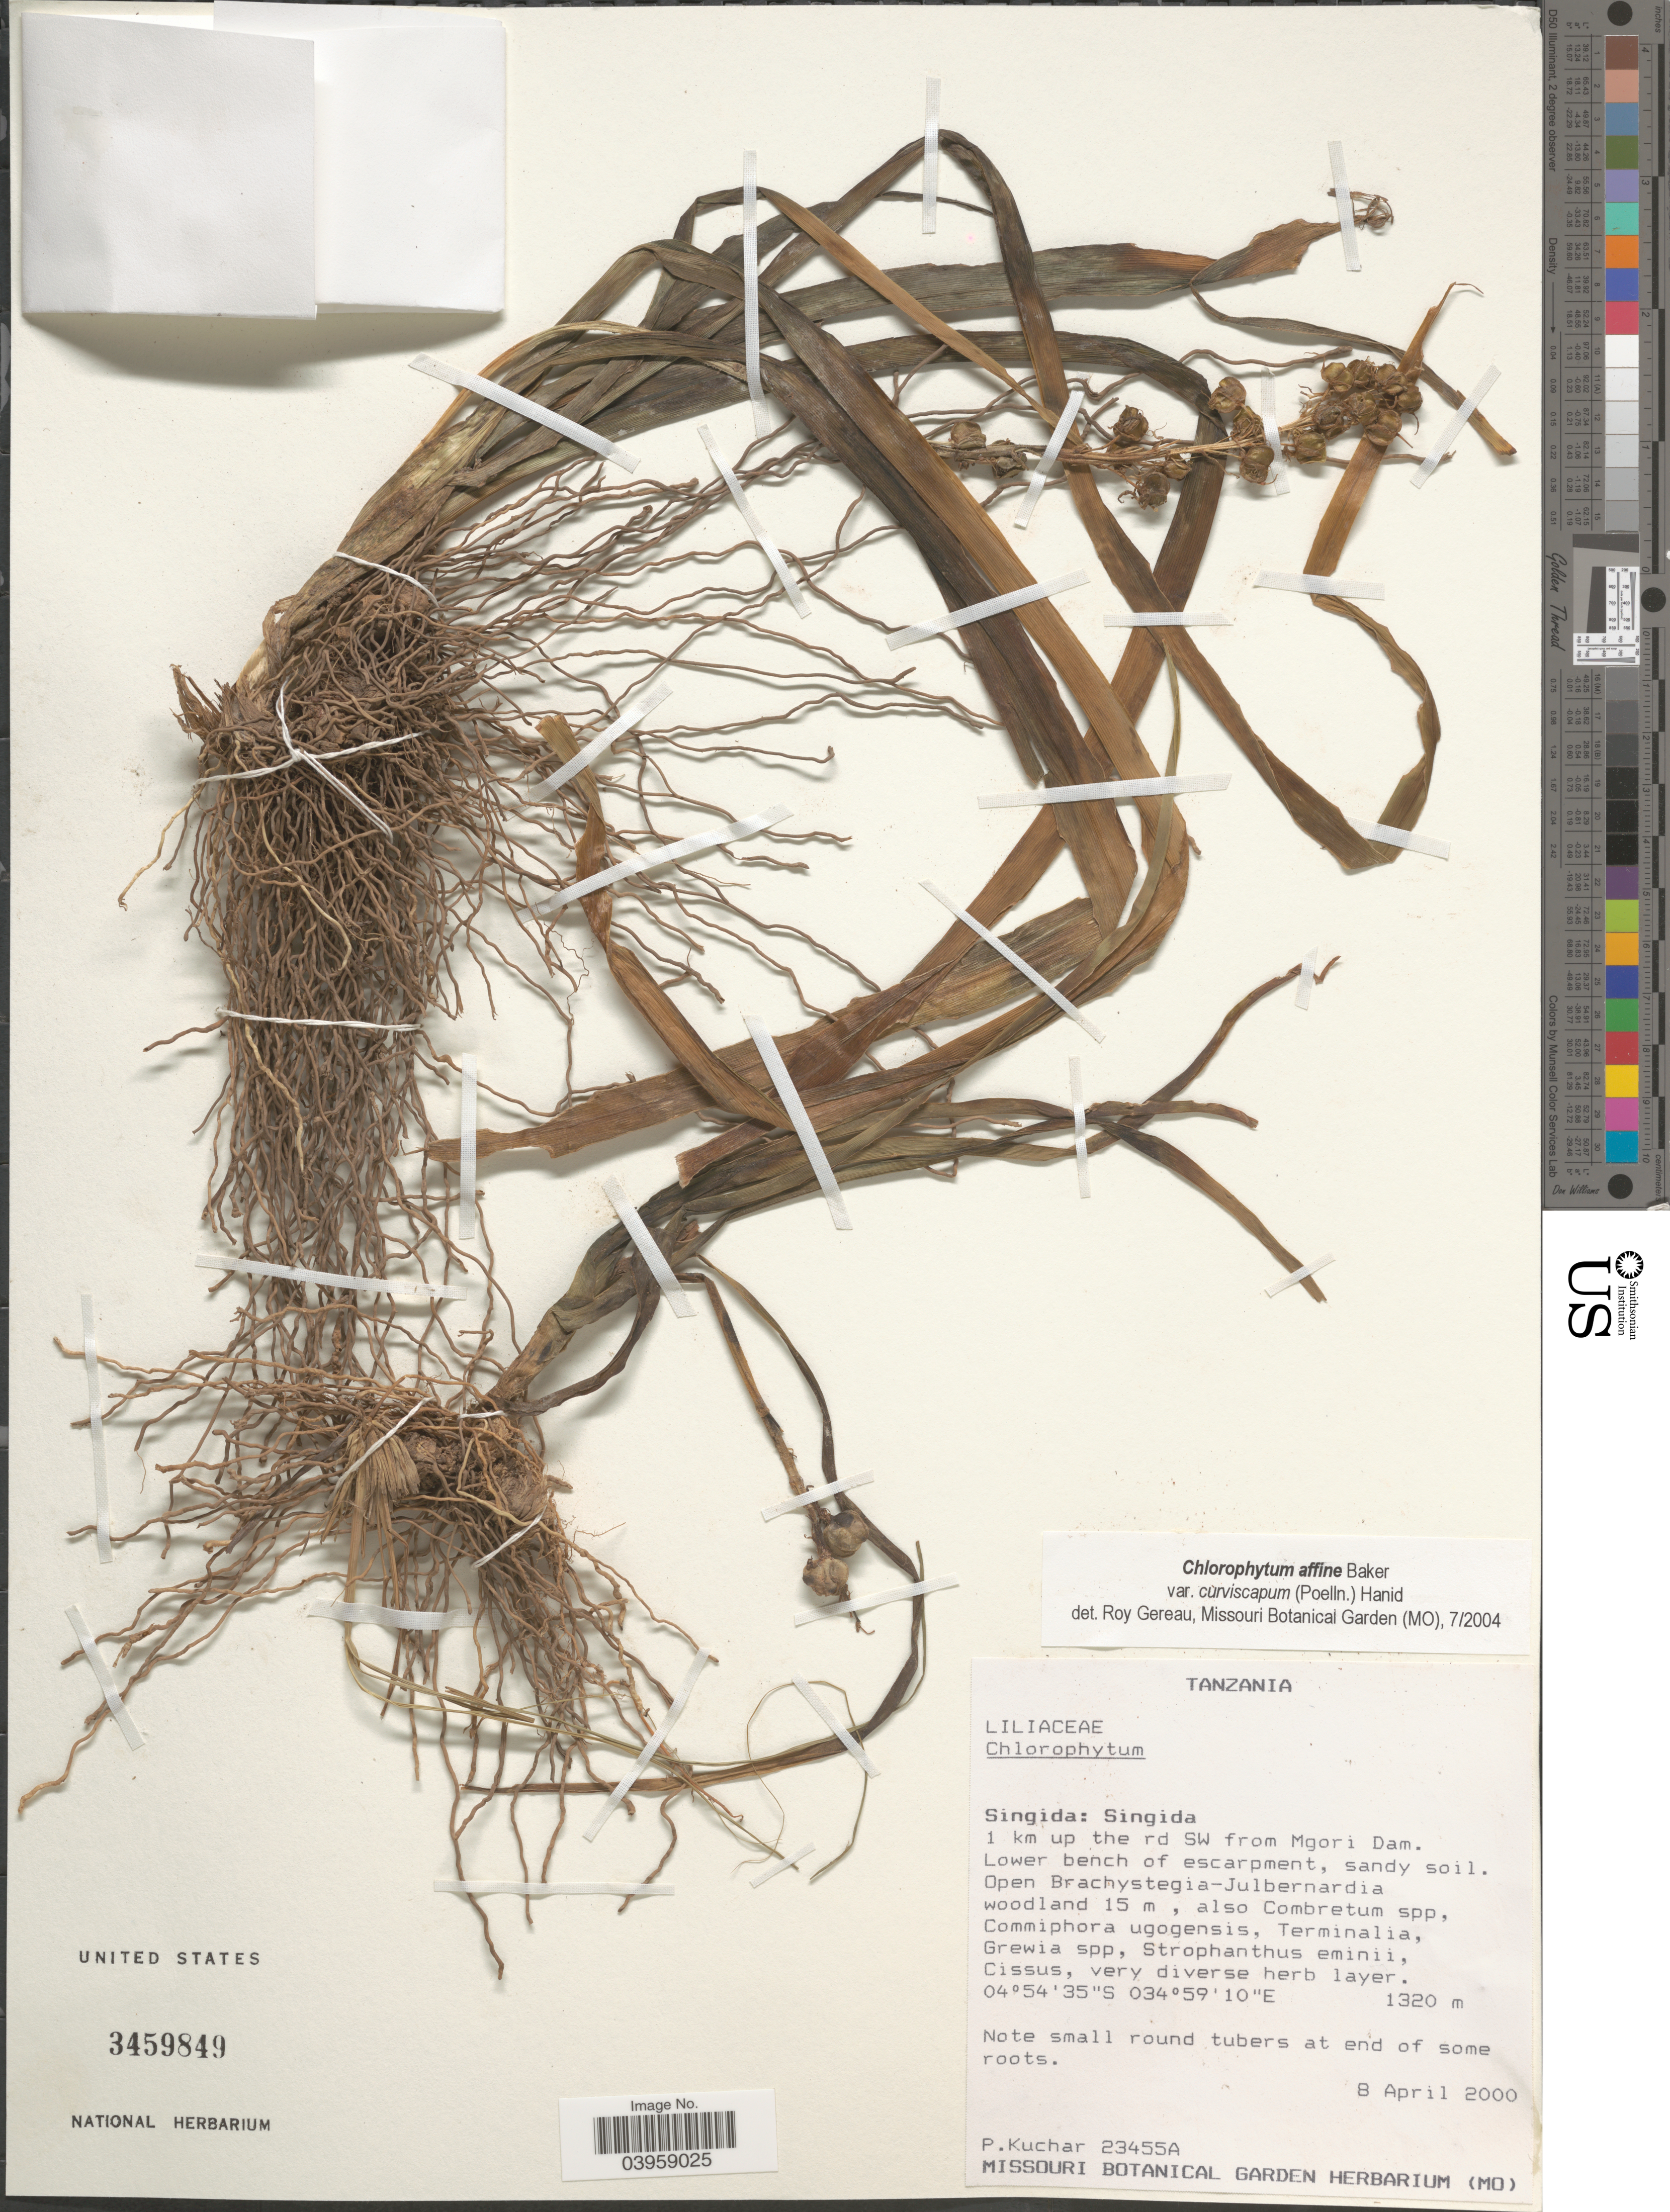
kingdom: Plantae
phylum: Tracheophyta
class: Liliopsida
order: Asparagales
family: Asparagaceae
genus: Chlorophytum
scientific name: Chlorophytum affine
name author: Baker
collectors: P. Kuchar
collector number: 23455A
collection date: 2000-04-08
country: Tanzania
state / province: Singida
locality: Singida: Singida. 1 km up the rd SW from Mgori Dam.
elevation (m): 1320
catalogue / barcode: US 3459849